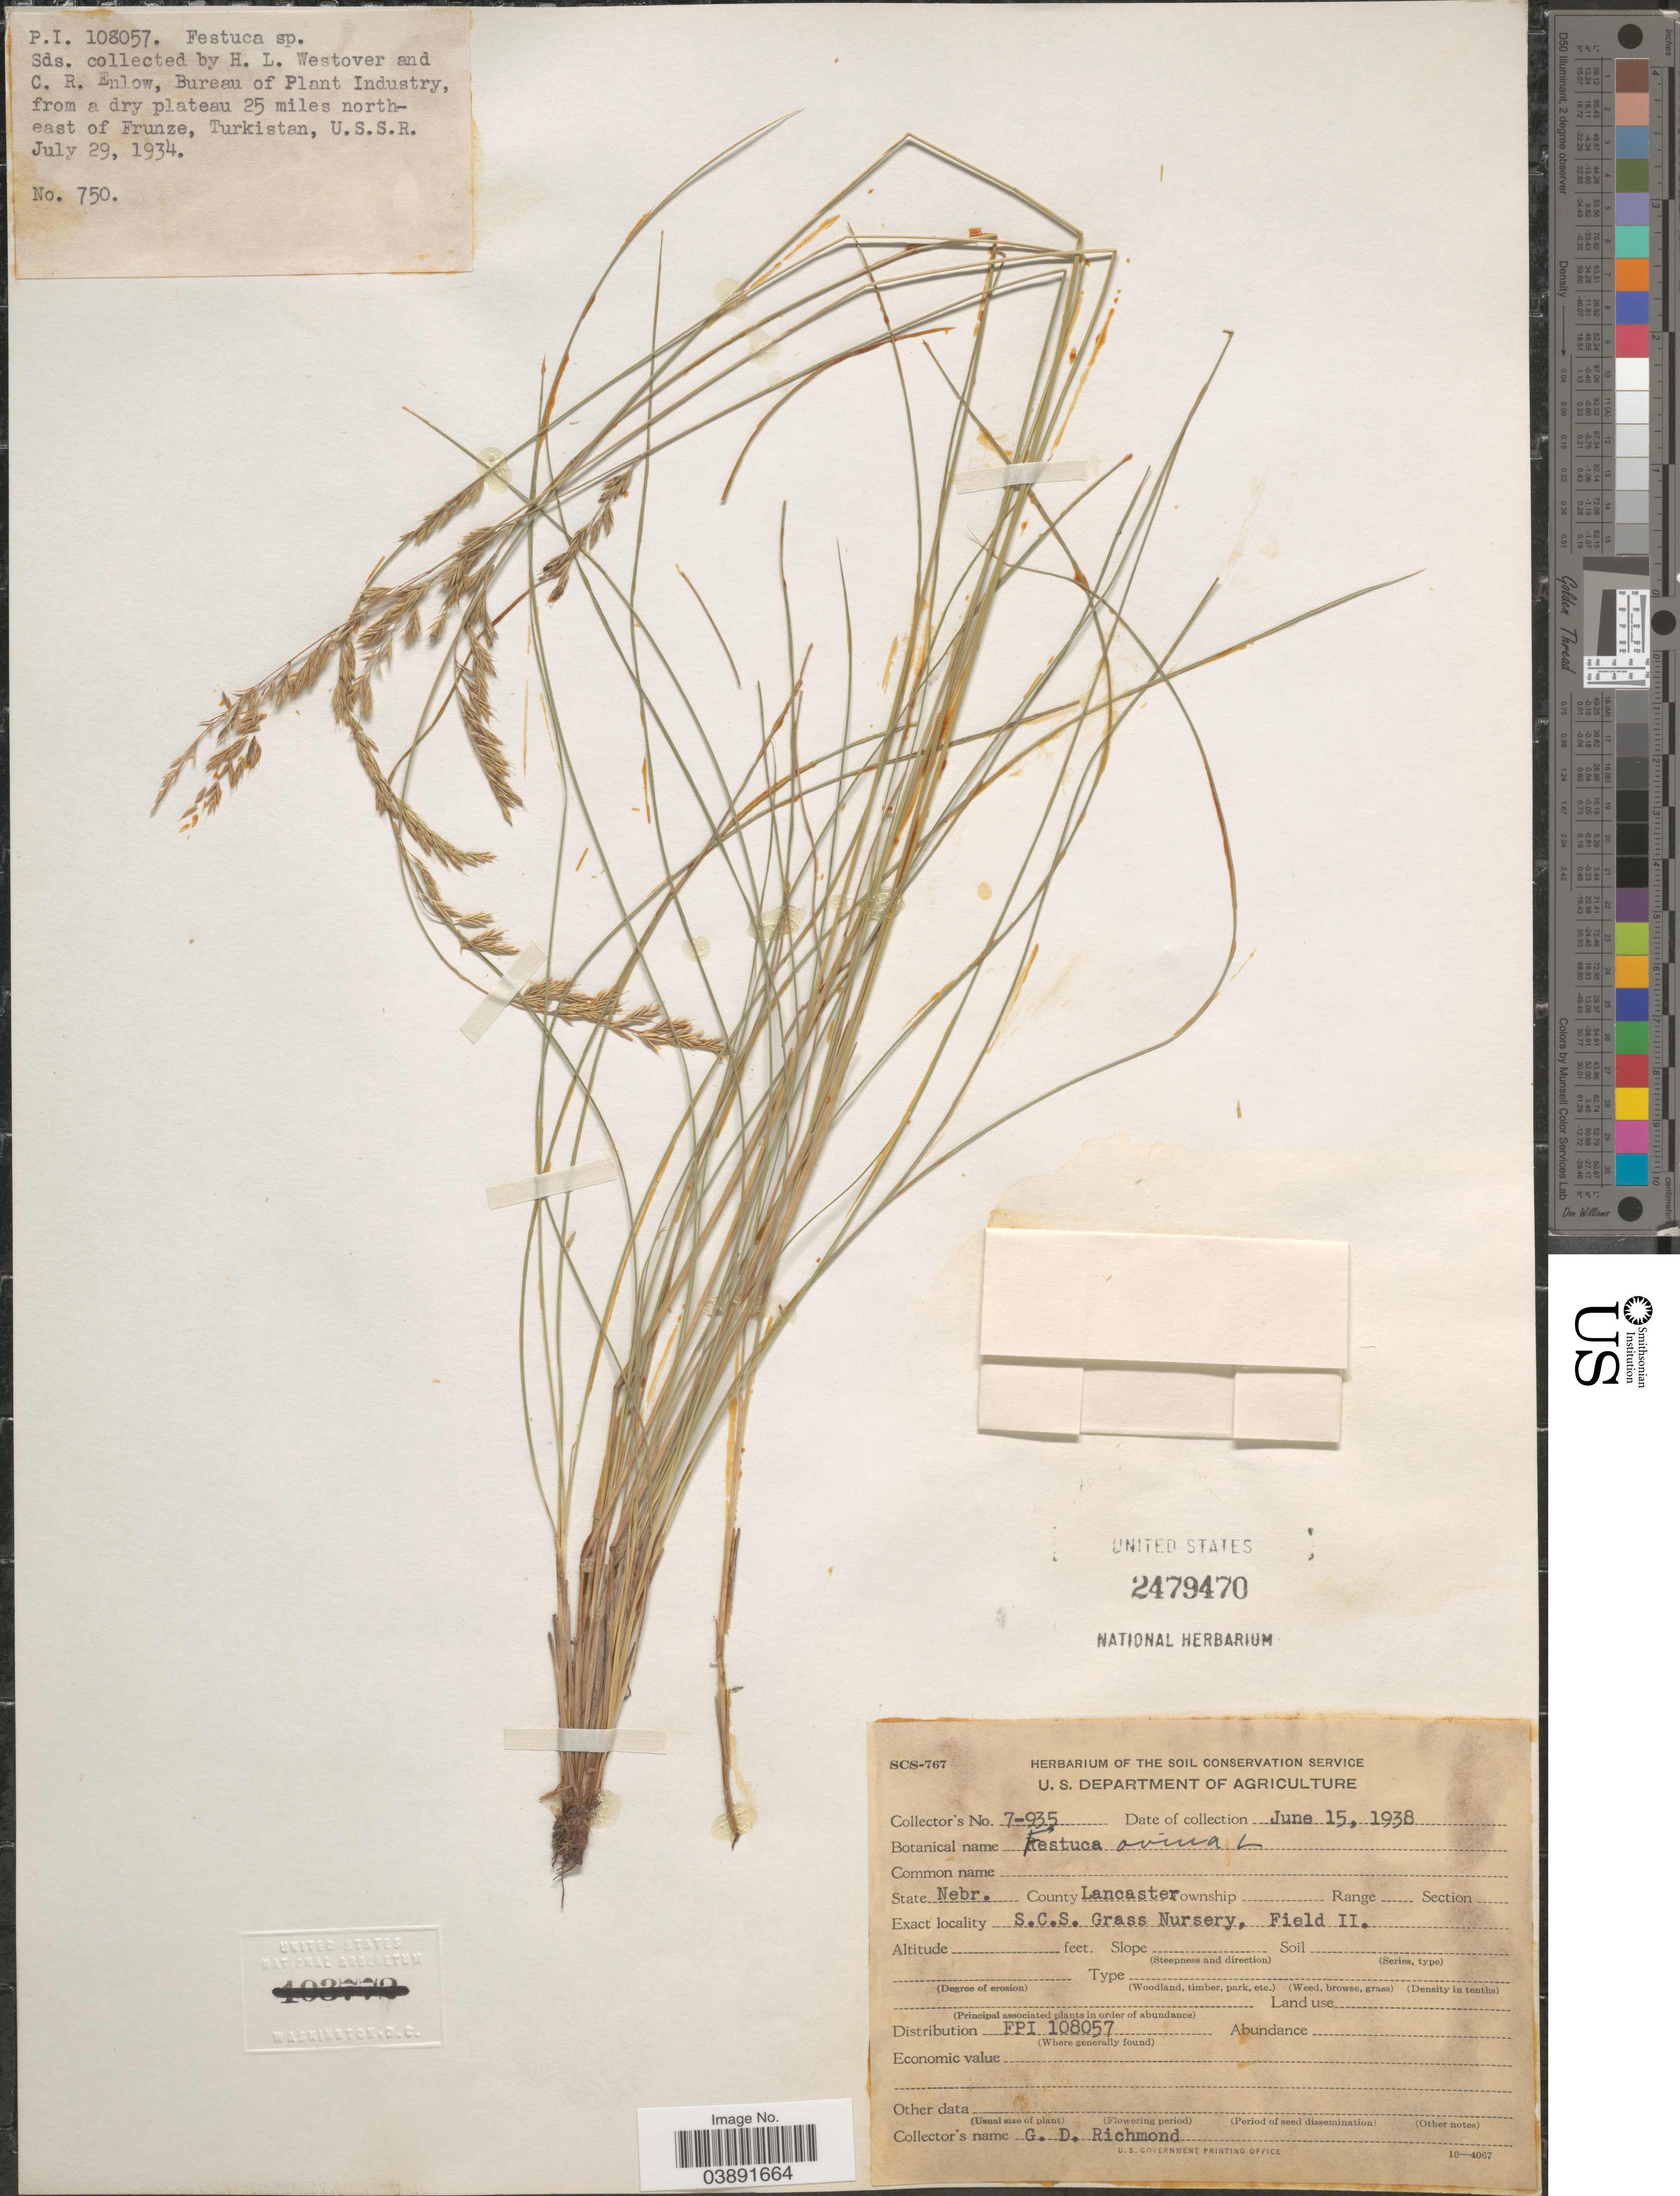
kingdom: Plantae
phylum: Tracheophyta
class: Liliopsida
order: Poales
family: Poaceae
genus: Festuca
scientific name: Festuca ovina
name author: L.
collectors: G. Richmond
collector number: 7-935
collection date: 1938-06-15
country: United States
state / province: Nebraska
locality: County Lancaster. S.C.S. Grass Nursery, Field II.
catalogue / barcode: US 2479470